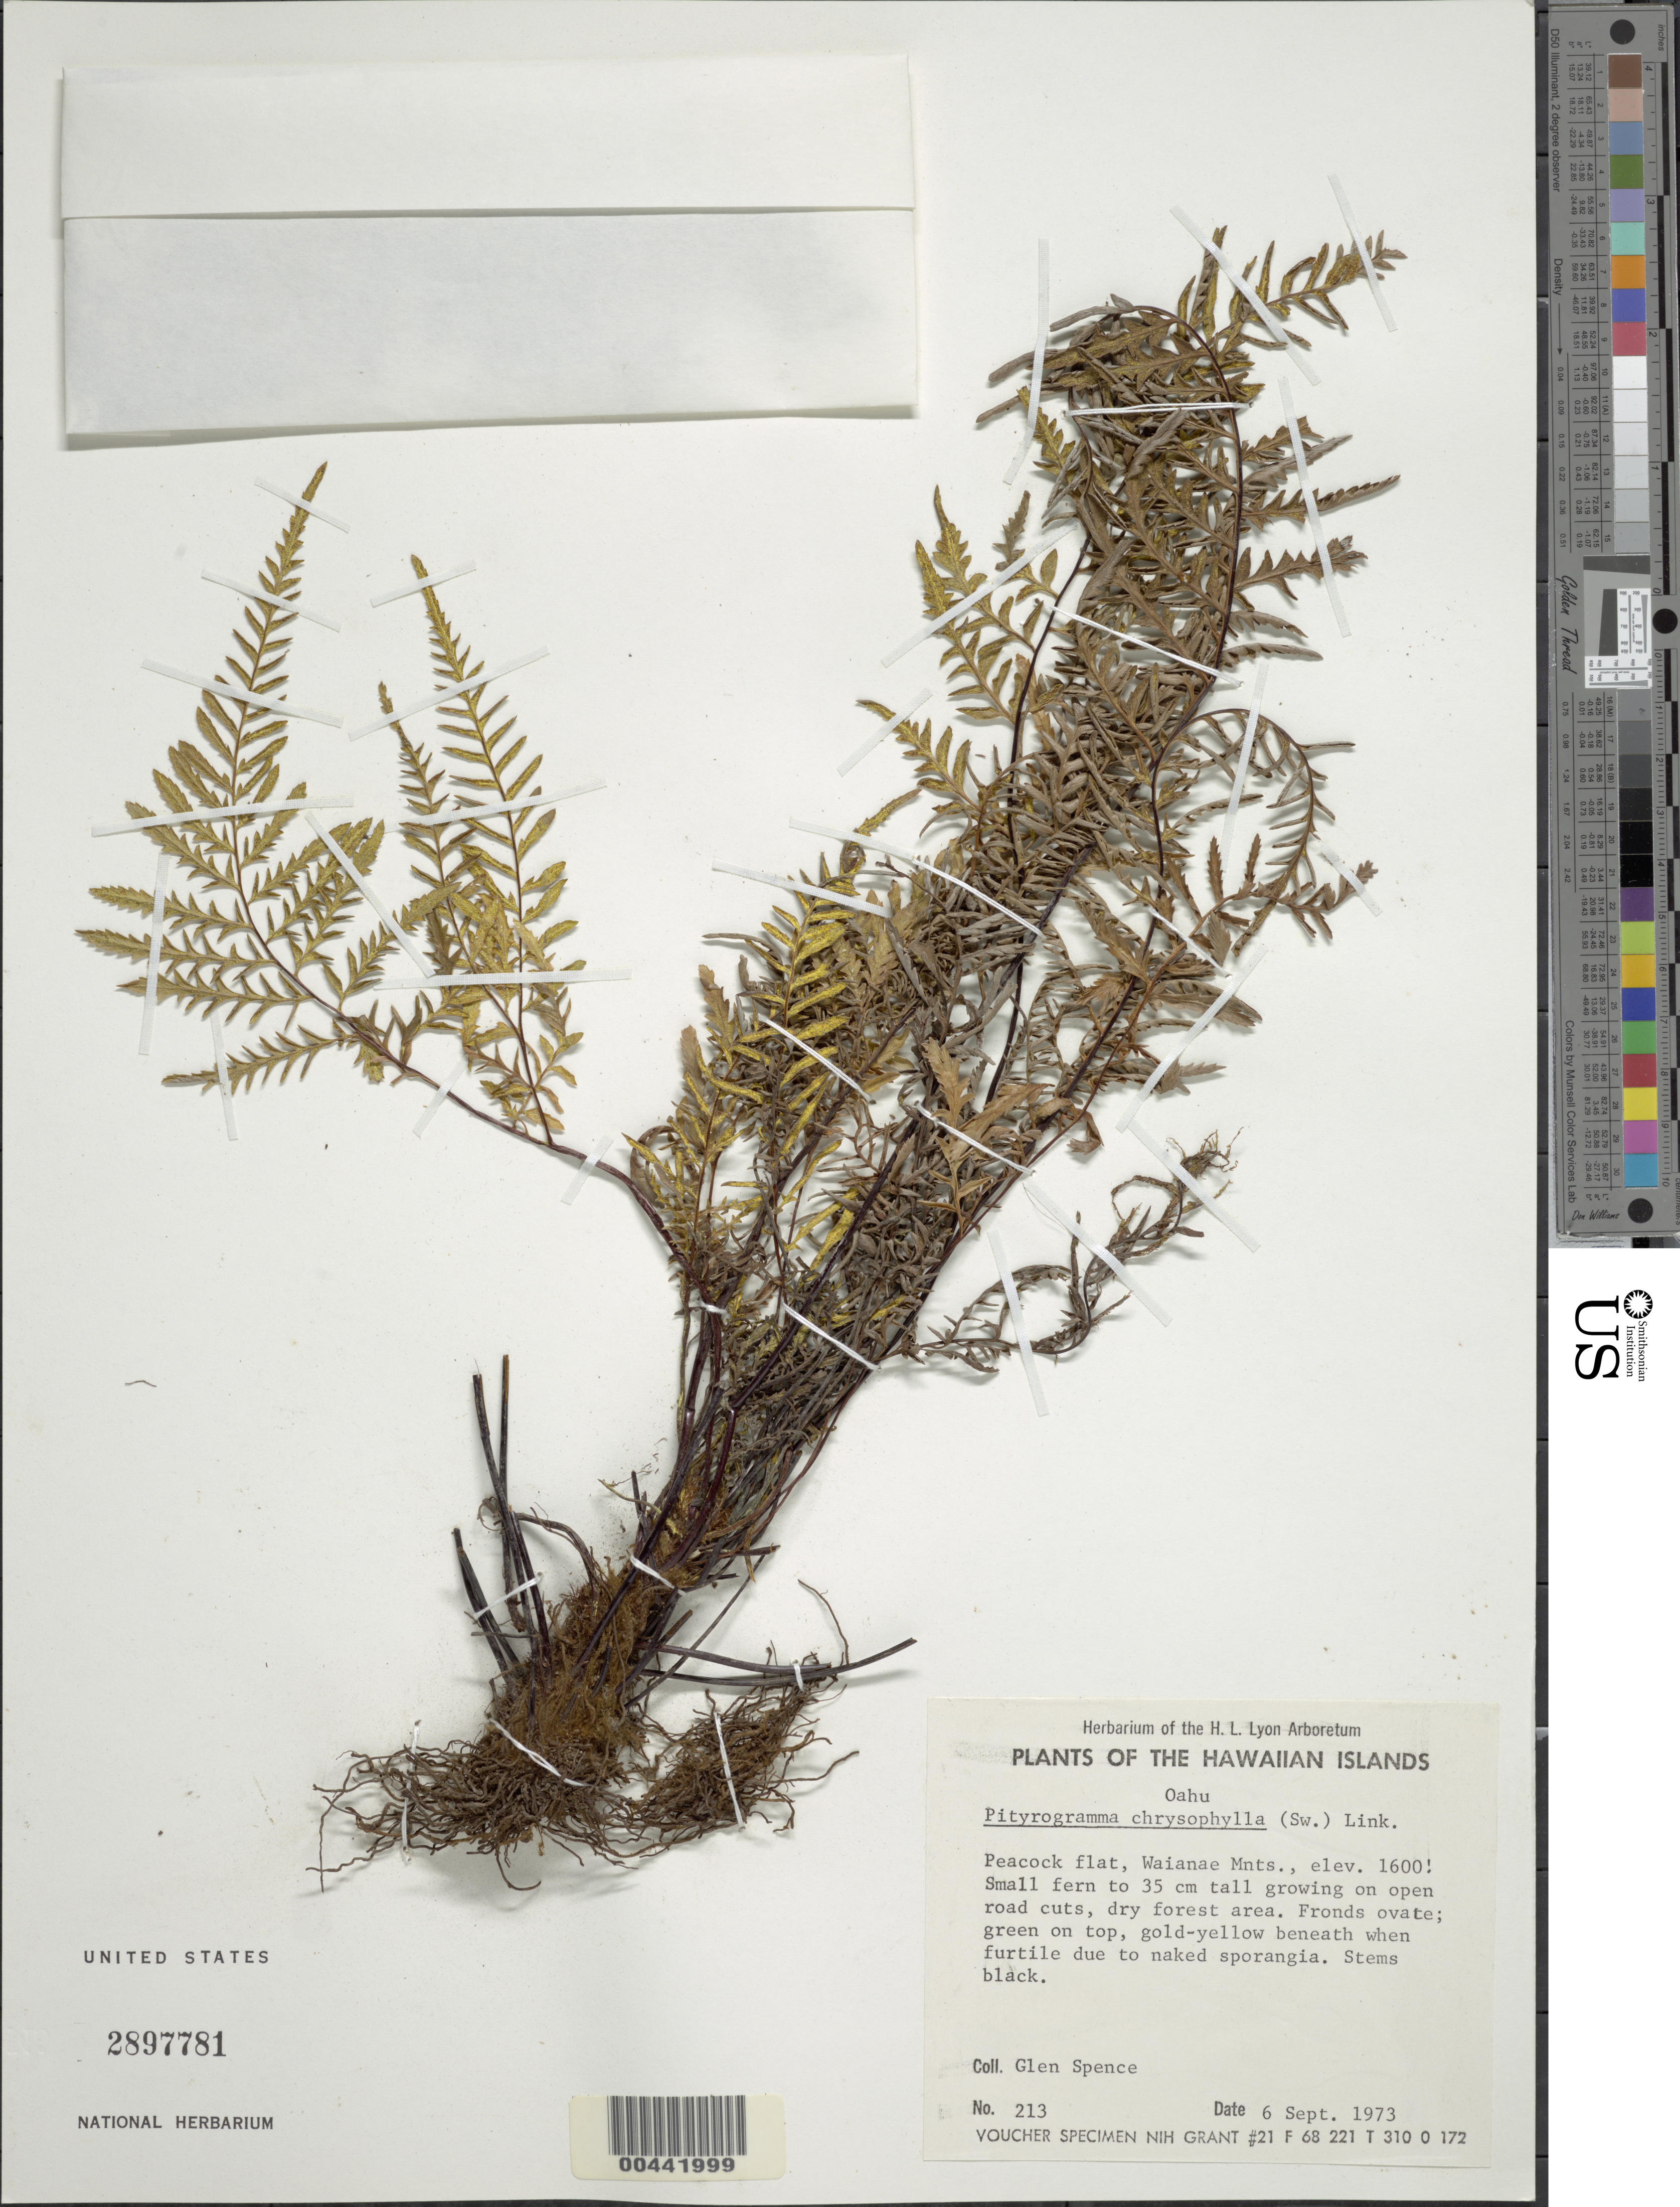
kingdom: Plantae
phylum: Tracheophyta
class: Polypodiopsida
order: Polypodiales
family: Pteridaceae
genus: Pityrogramma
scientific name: Pityrogramma austroamericana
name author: Domin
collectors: G. Spence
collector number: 213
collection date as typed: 6 Sep 1973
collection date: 1973-09-06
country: United States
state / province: Hawaii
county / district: Honolulu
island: Oahu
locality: Peacock flat, Waianae Mts.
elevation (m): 488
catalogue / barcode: US 2897781